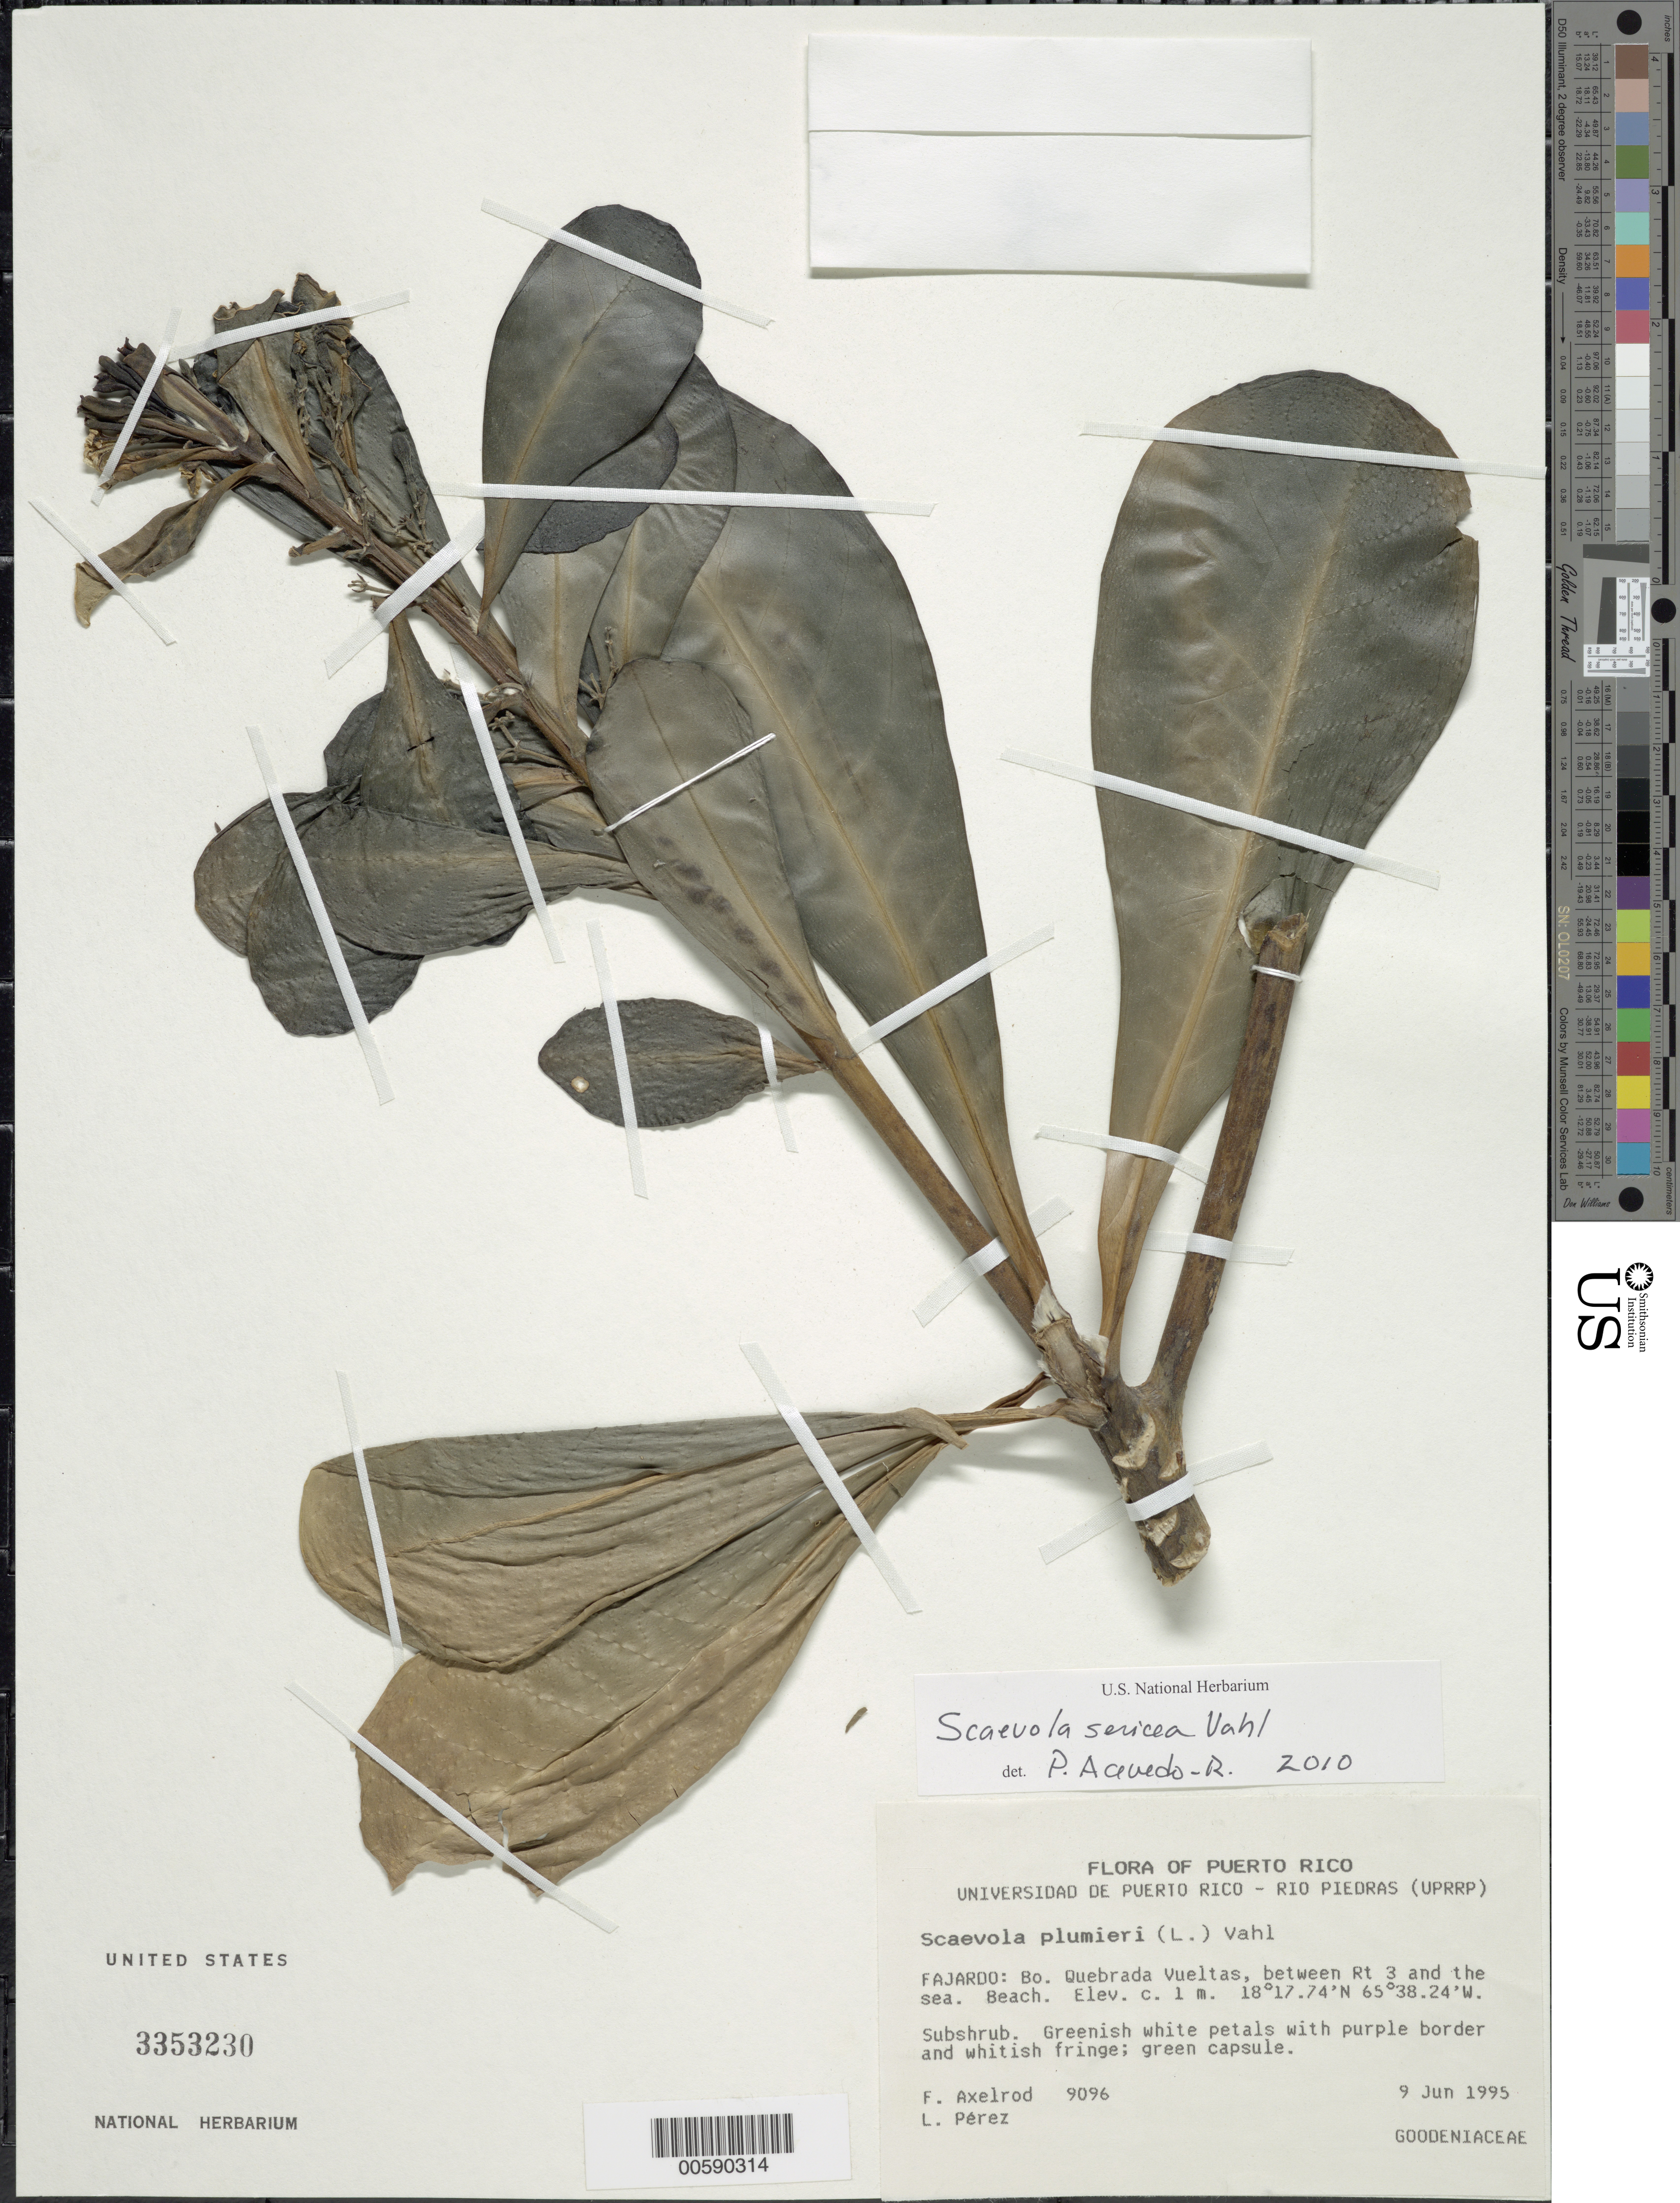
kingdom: Plantae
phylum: Tracheophyta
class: Magnoliopsida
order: Asterales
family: Goodeniaceae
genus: Scaevola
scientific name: Scaevola sericea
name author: Vahl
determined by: Acevedo-Rodríguez, P., (BOT), Smithsonian Institution - National Museum of Natural History (UNITED STATES)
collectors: F. S. Axelrod & L. Pérez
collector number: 9096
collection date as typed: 09 Jun 1995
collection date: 1995-06-09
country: Puerto Rico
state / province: Fajardo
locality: Fajardo: Bo. Quebrada Vueltas, between Rt. 3 and the sea.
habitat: Beach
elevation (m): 1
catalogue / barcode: US 3353230